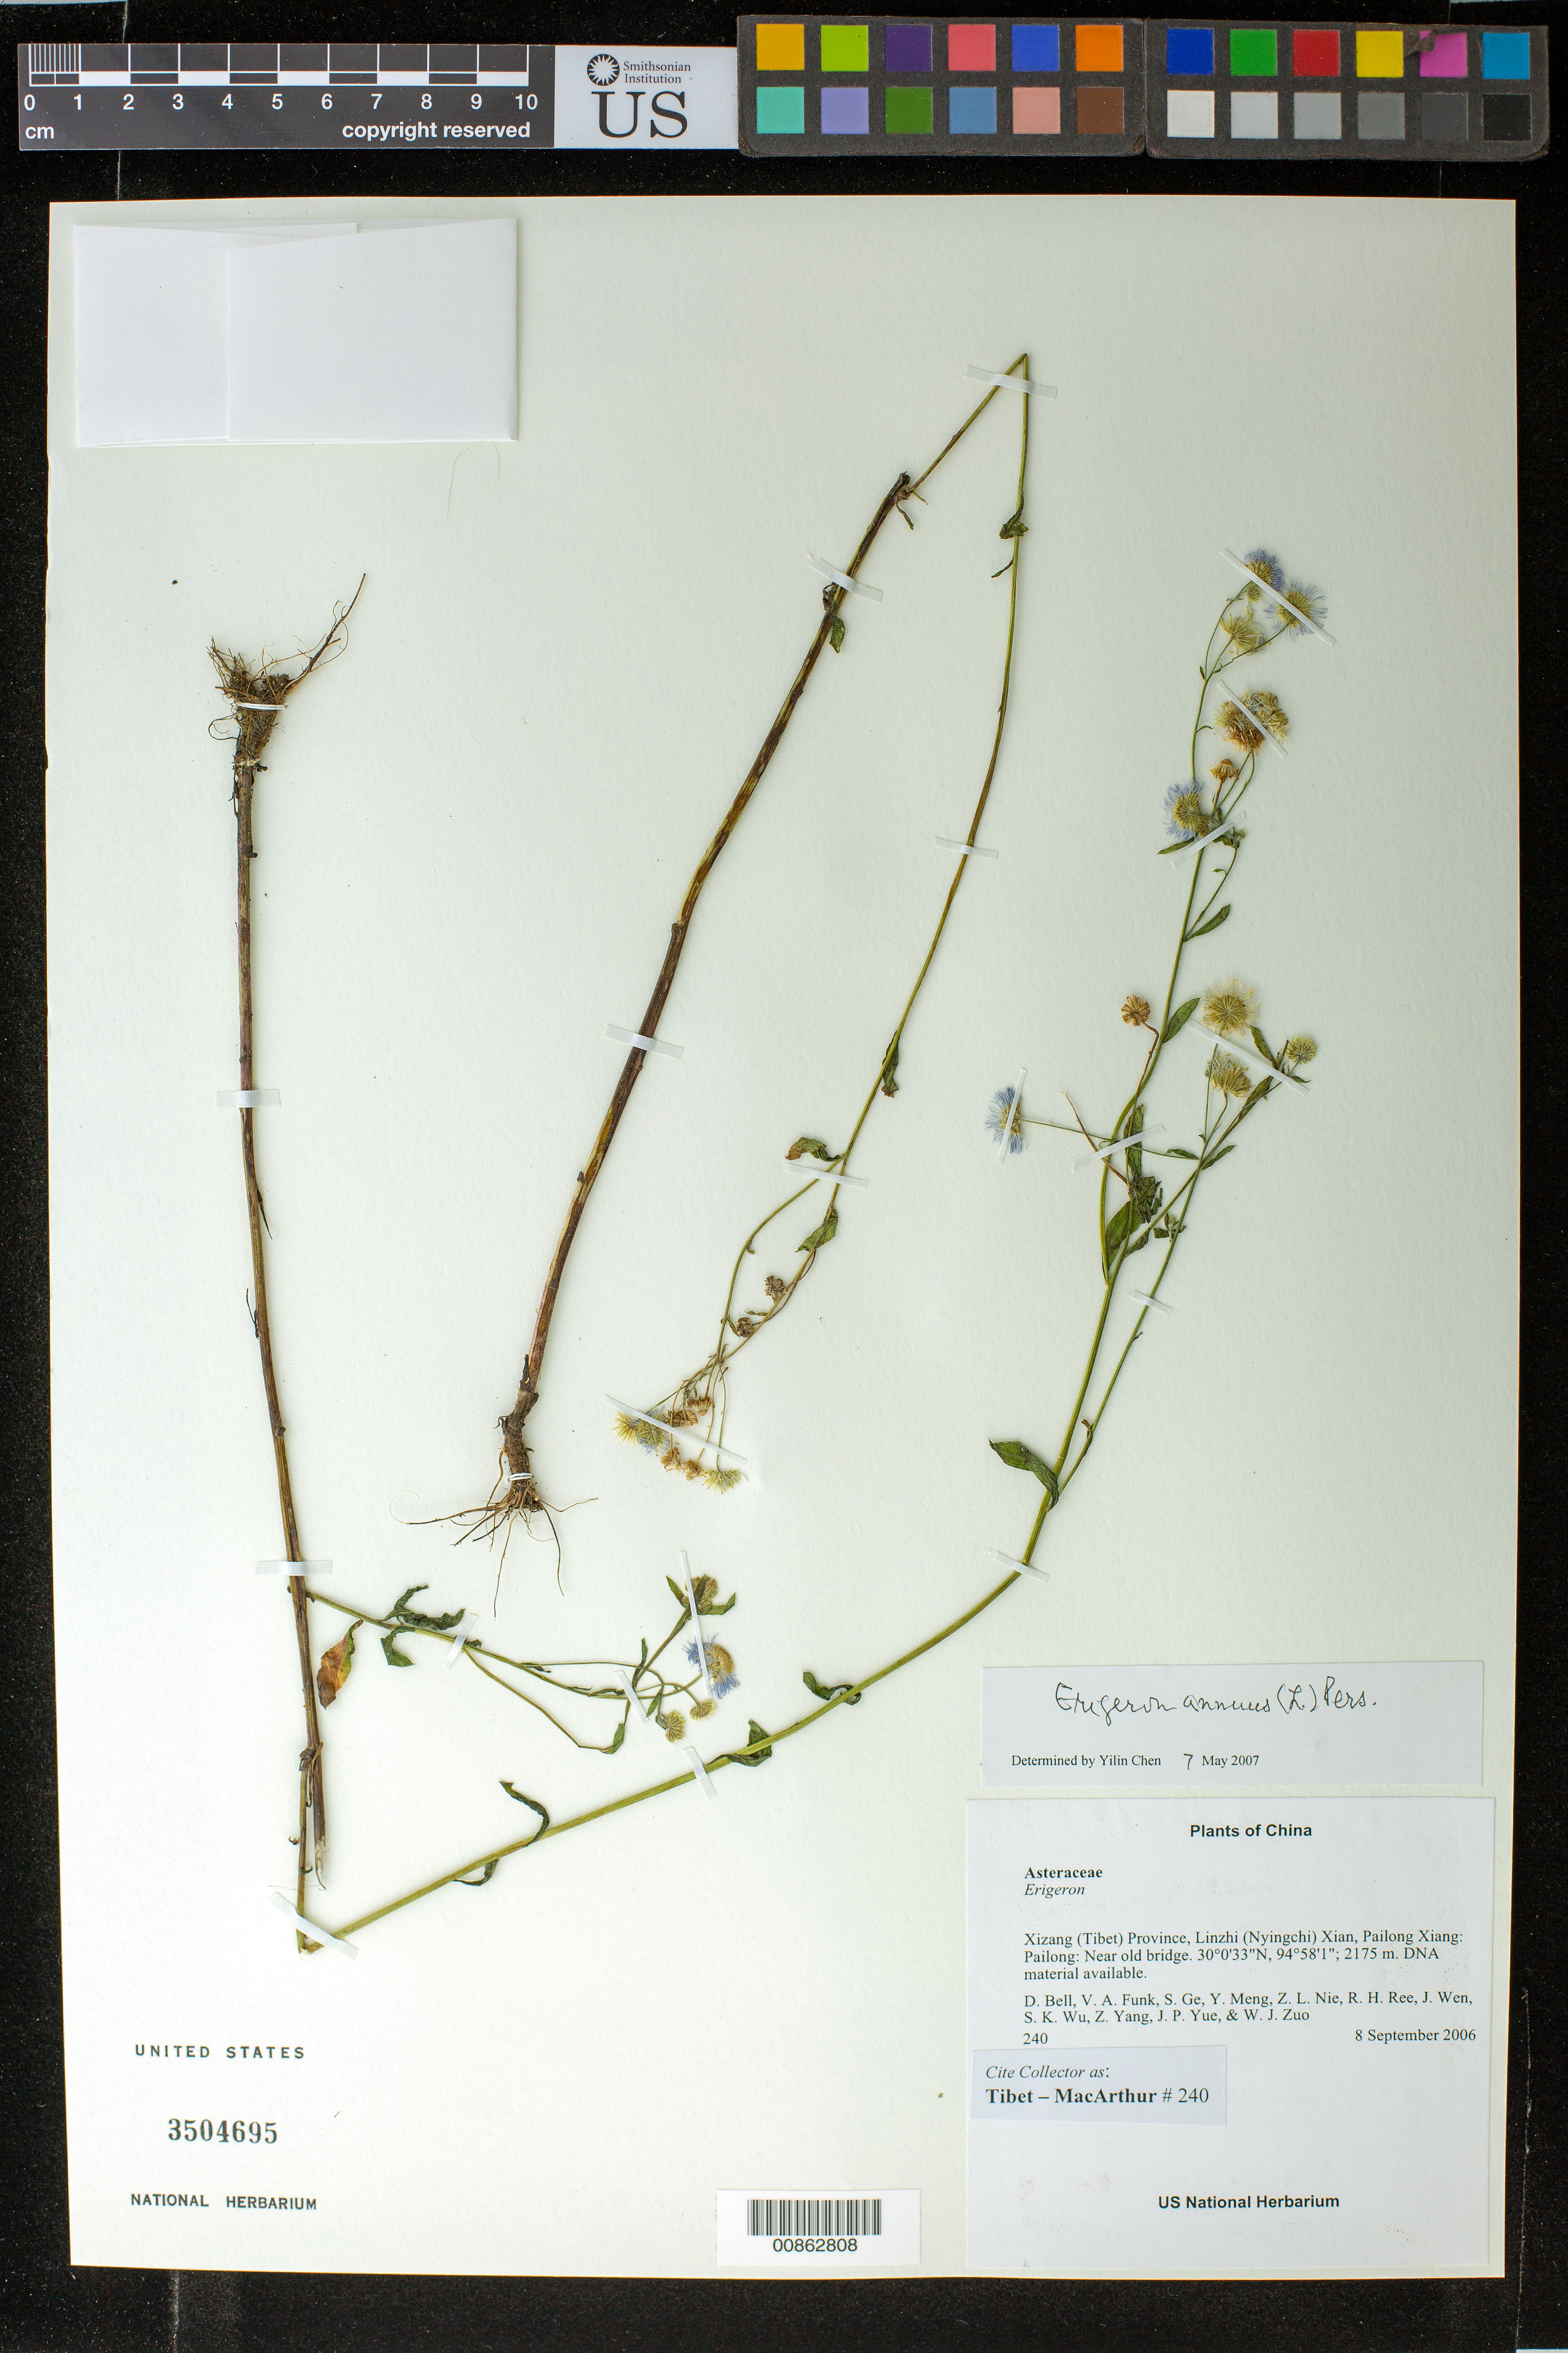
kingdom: Plantae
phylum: Tracheophyta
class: Magnoliopsida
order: Asterales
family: Asteraceae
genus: Erigeron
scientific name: Erigeron annuus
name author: (L.) Pers.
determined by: Yilin Chen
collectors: Tibet-MacArthur, D. A. Bell, V. Funk, S. Ge, Y. Meng, Z. Nie, R. Ree, J. Wen, S. K. Wu, Z. Yang, J. Yue & W. Zuo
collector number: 240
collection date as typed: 08 Sep 2006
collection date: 2006-09-08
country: China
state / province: Xizang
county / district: Linzhi (Nyingchi) Xian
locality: Pailong Xiang: Pailong. Near old bridge.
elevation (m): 2175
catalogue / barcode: US 3504695